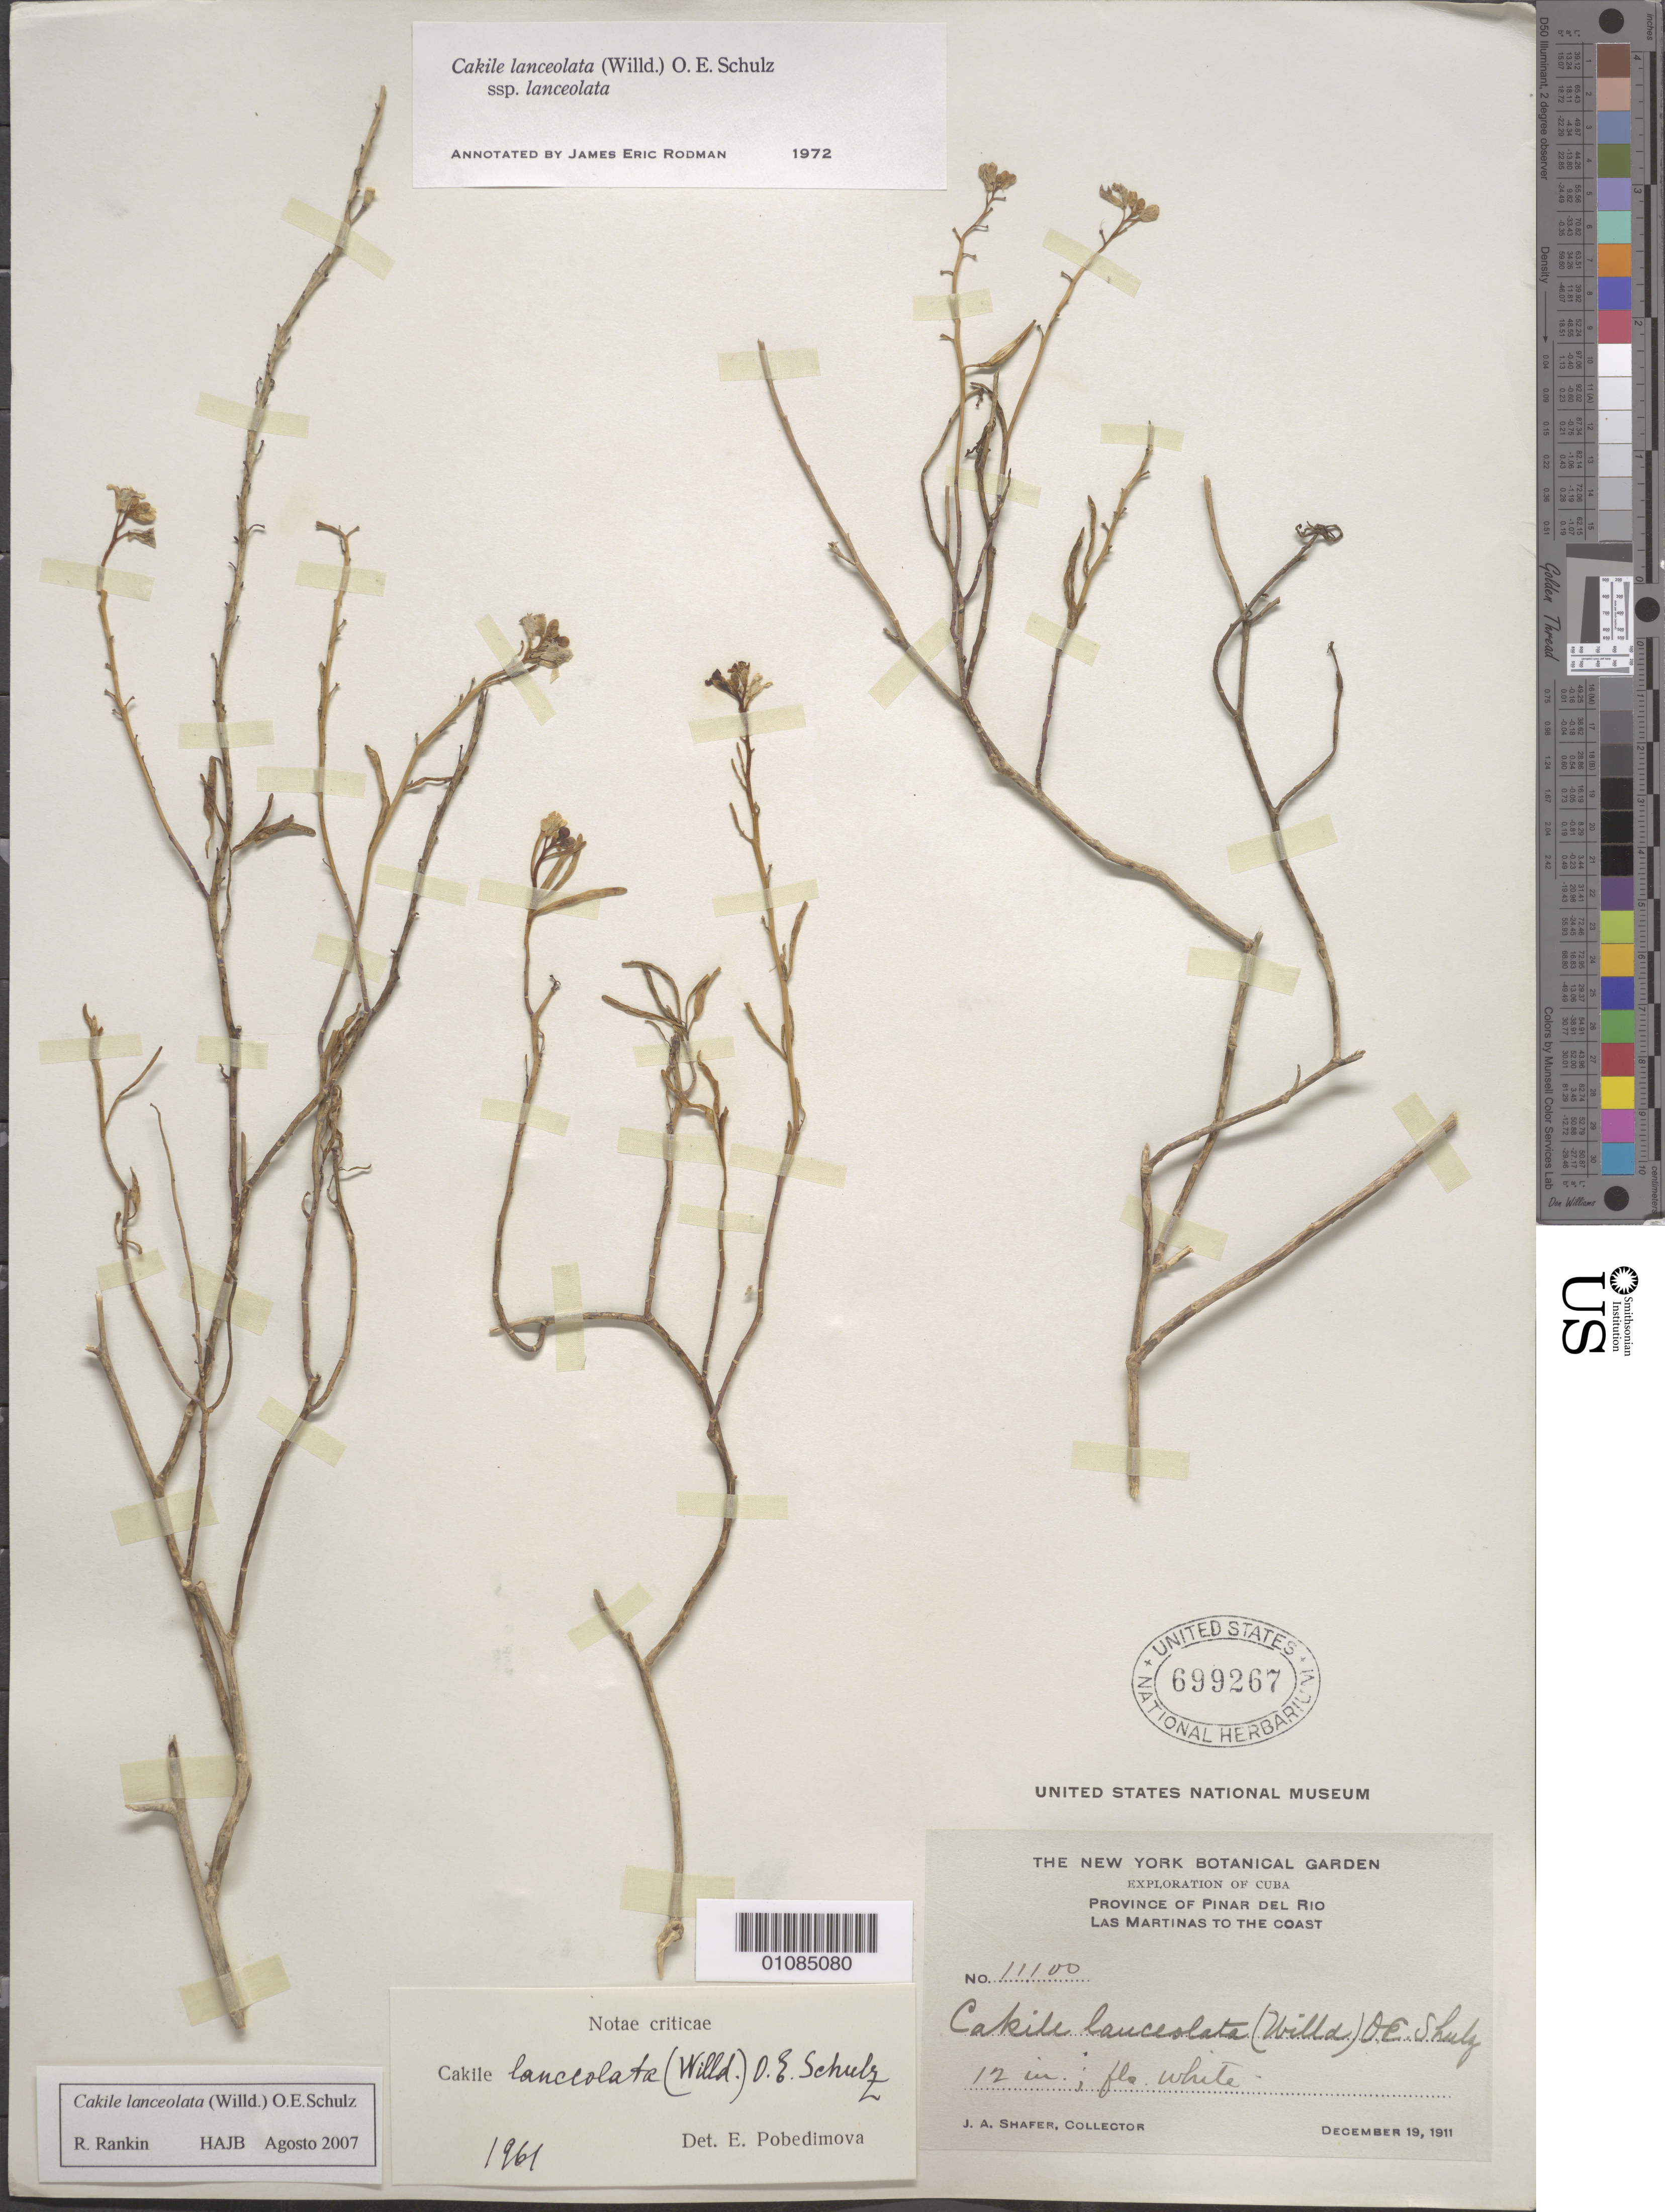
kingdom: Plantae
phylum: Tracheophyta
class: Magnoliopsida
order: Brassicales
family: Brassicaceae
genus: Cakile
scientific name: Cakile lanceolata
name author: (Willd.) O.E. Schulz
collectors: J. A. Shafer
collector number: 11100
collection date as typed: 19 Dec 1911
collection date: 1911-12-19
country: Cuba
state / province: Pinar del Rio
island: Cuba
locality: Las Martinas to the coast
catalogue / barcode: US 699267